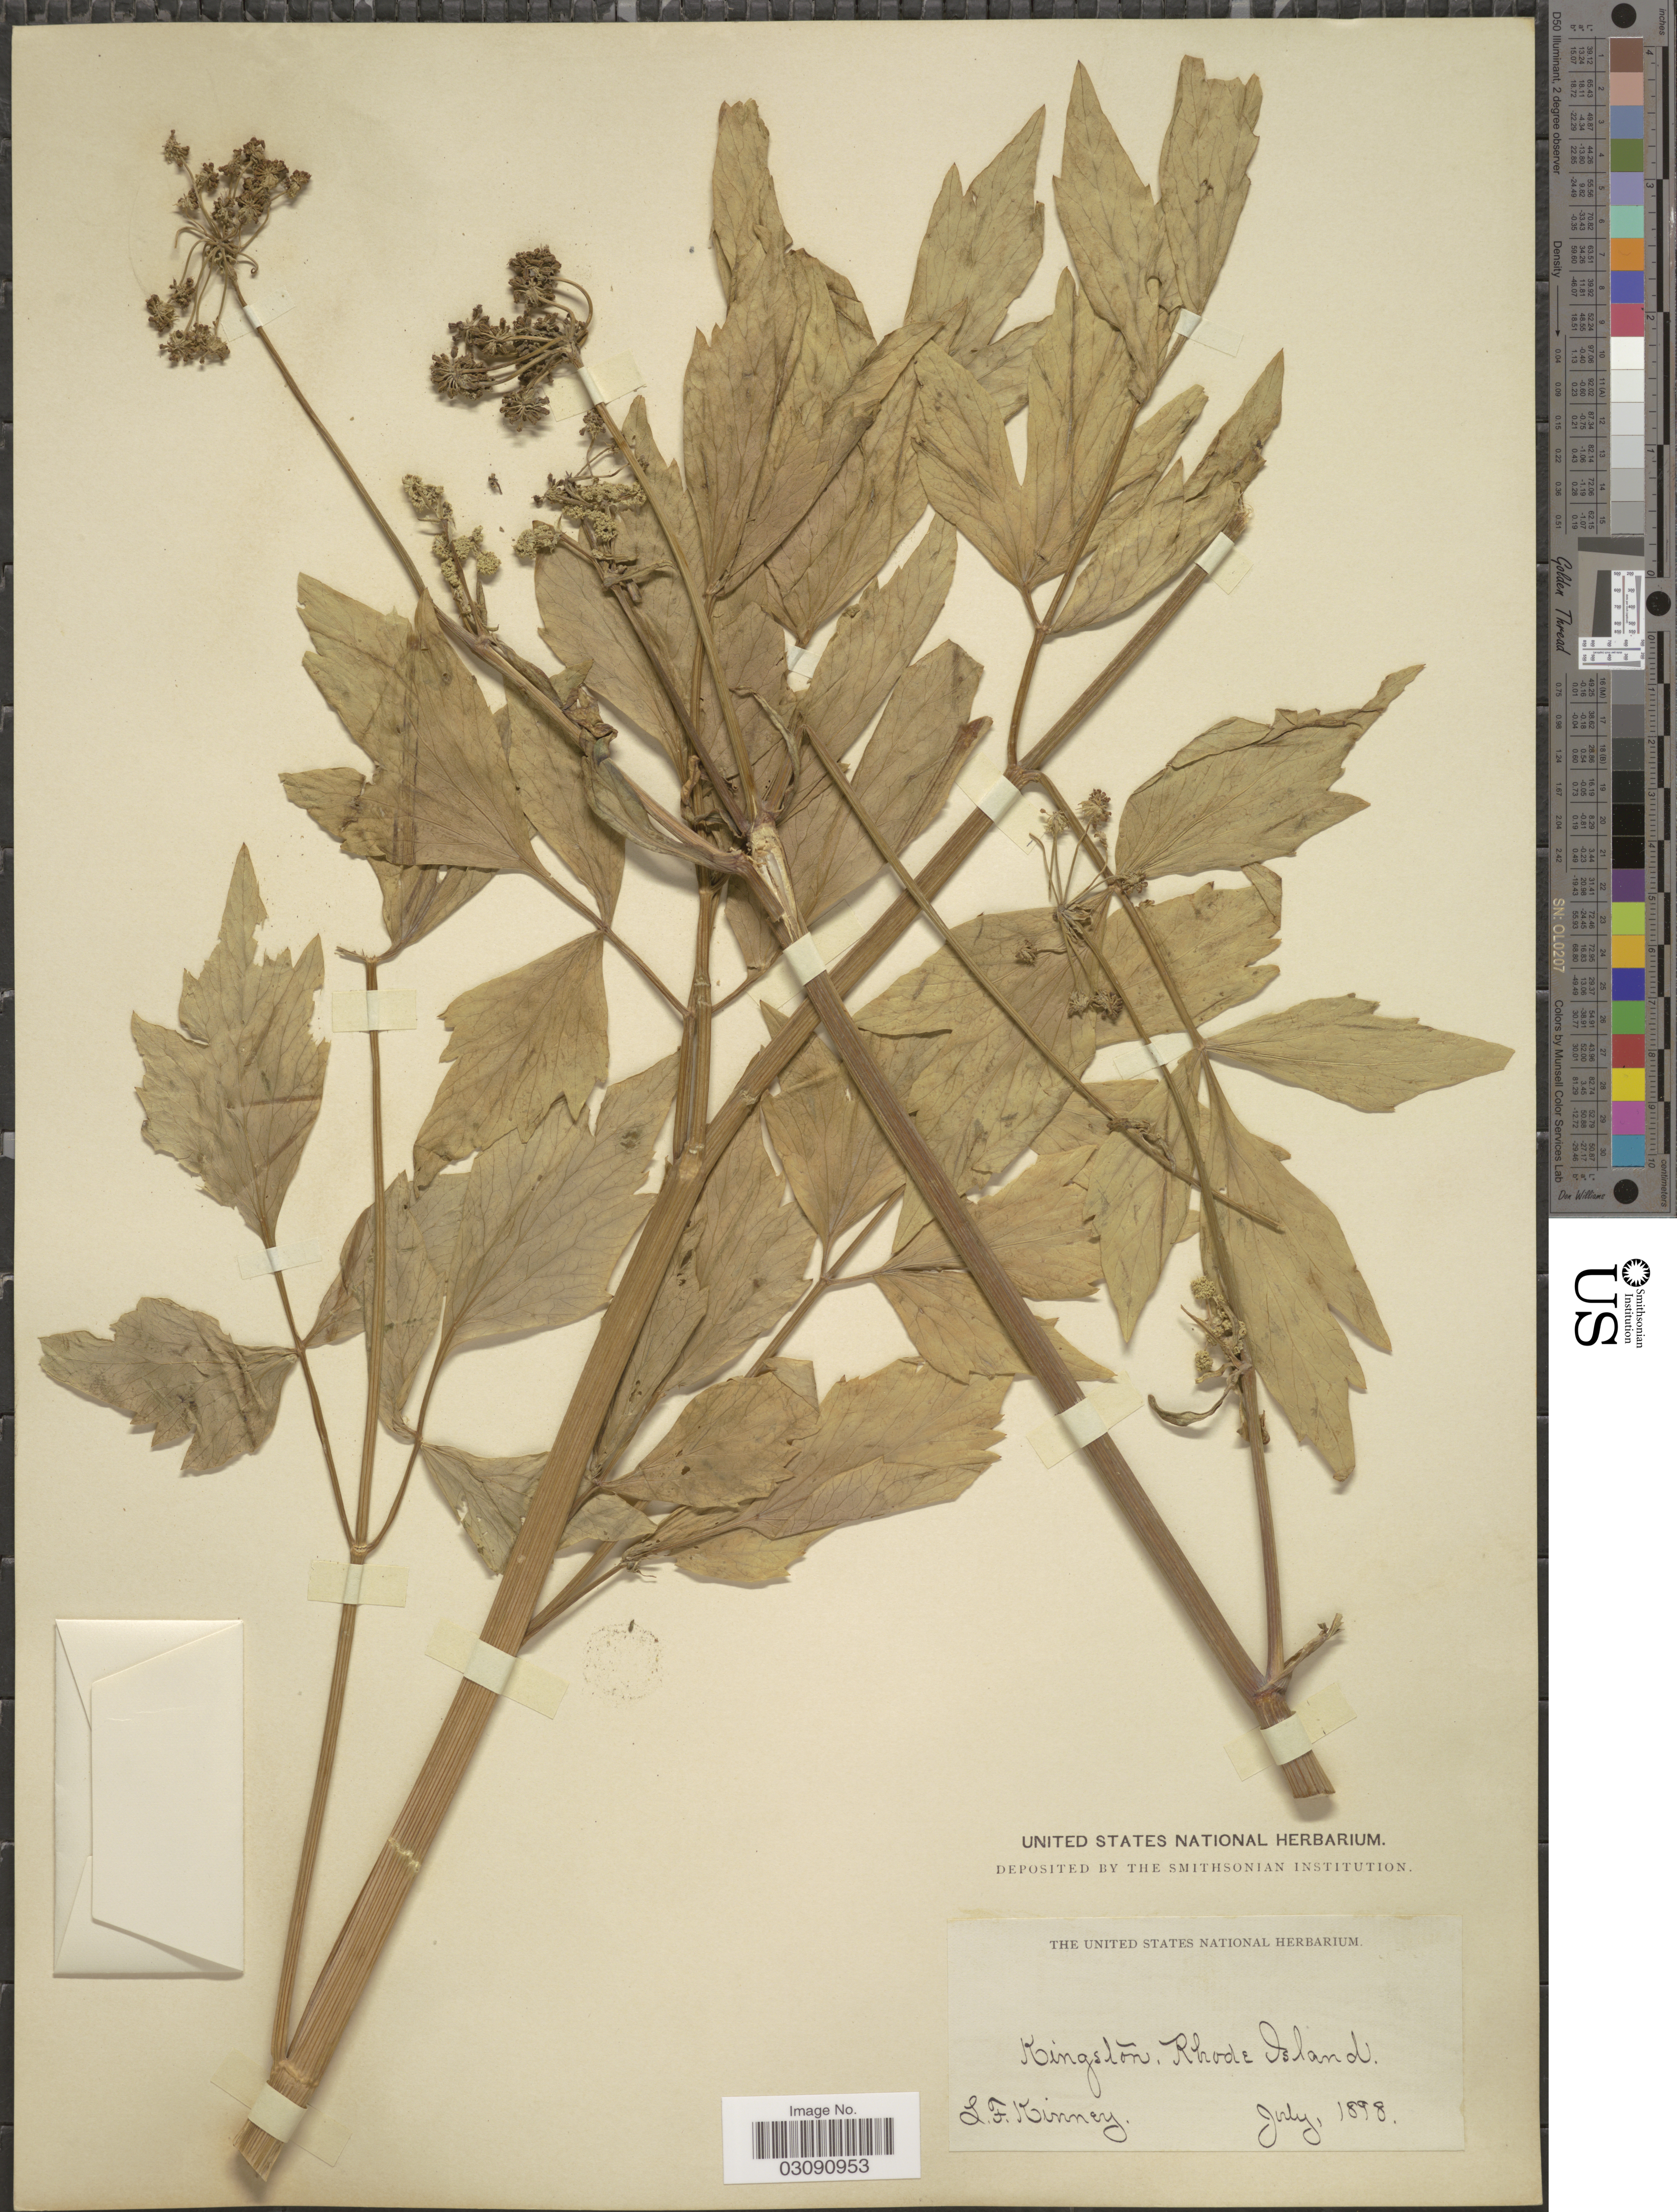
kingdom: Plantae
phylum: Tracheophyta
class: Magnoliopsida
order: Apiales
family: Apiaceae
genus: Levisticum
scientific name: Levisticum sp.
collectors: L. Kinney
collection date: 1898-07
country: United States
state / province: Rhode Island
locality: Kingston.